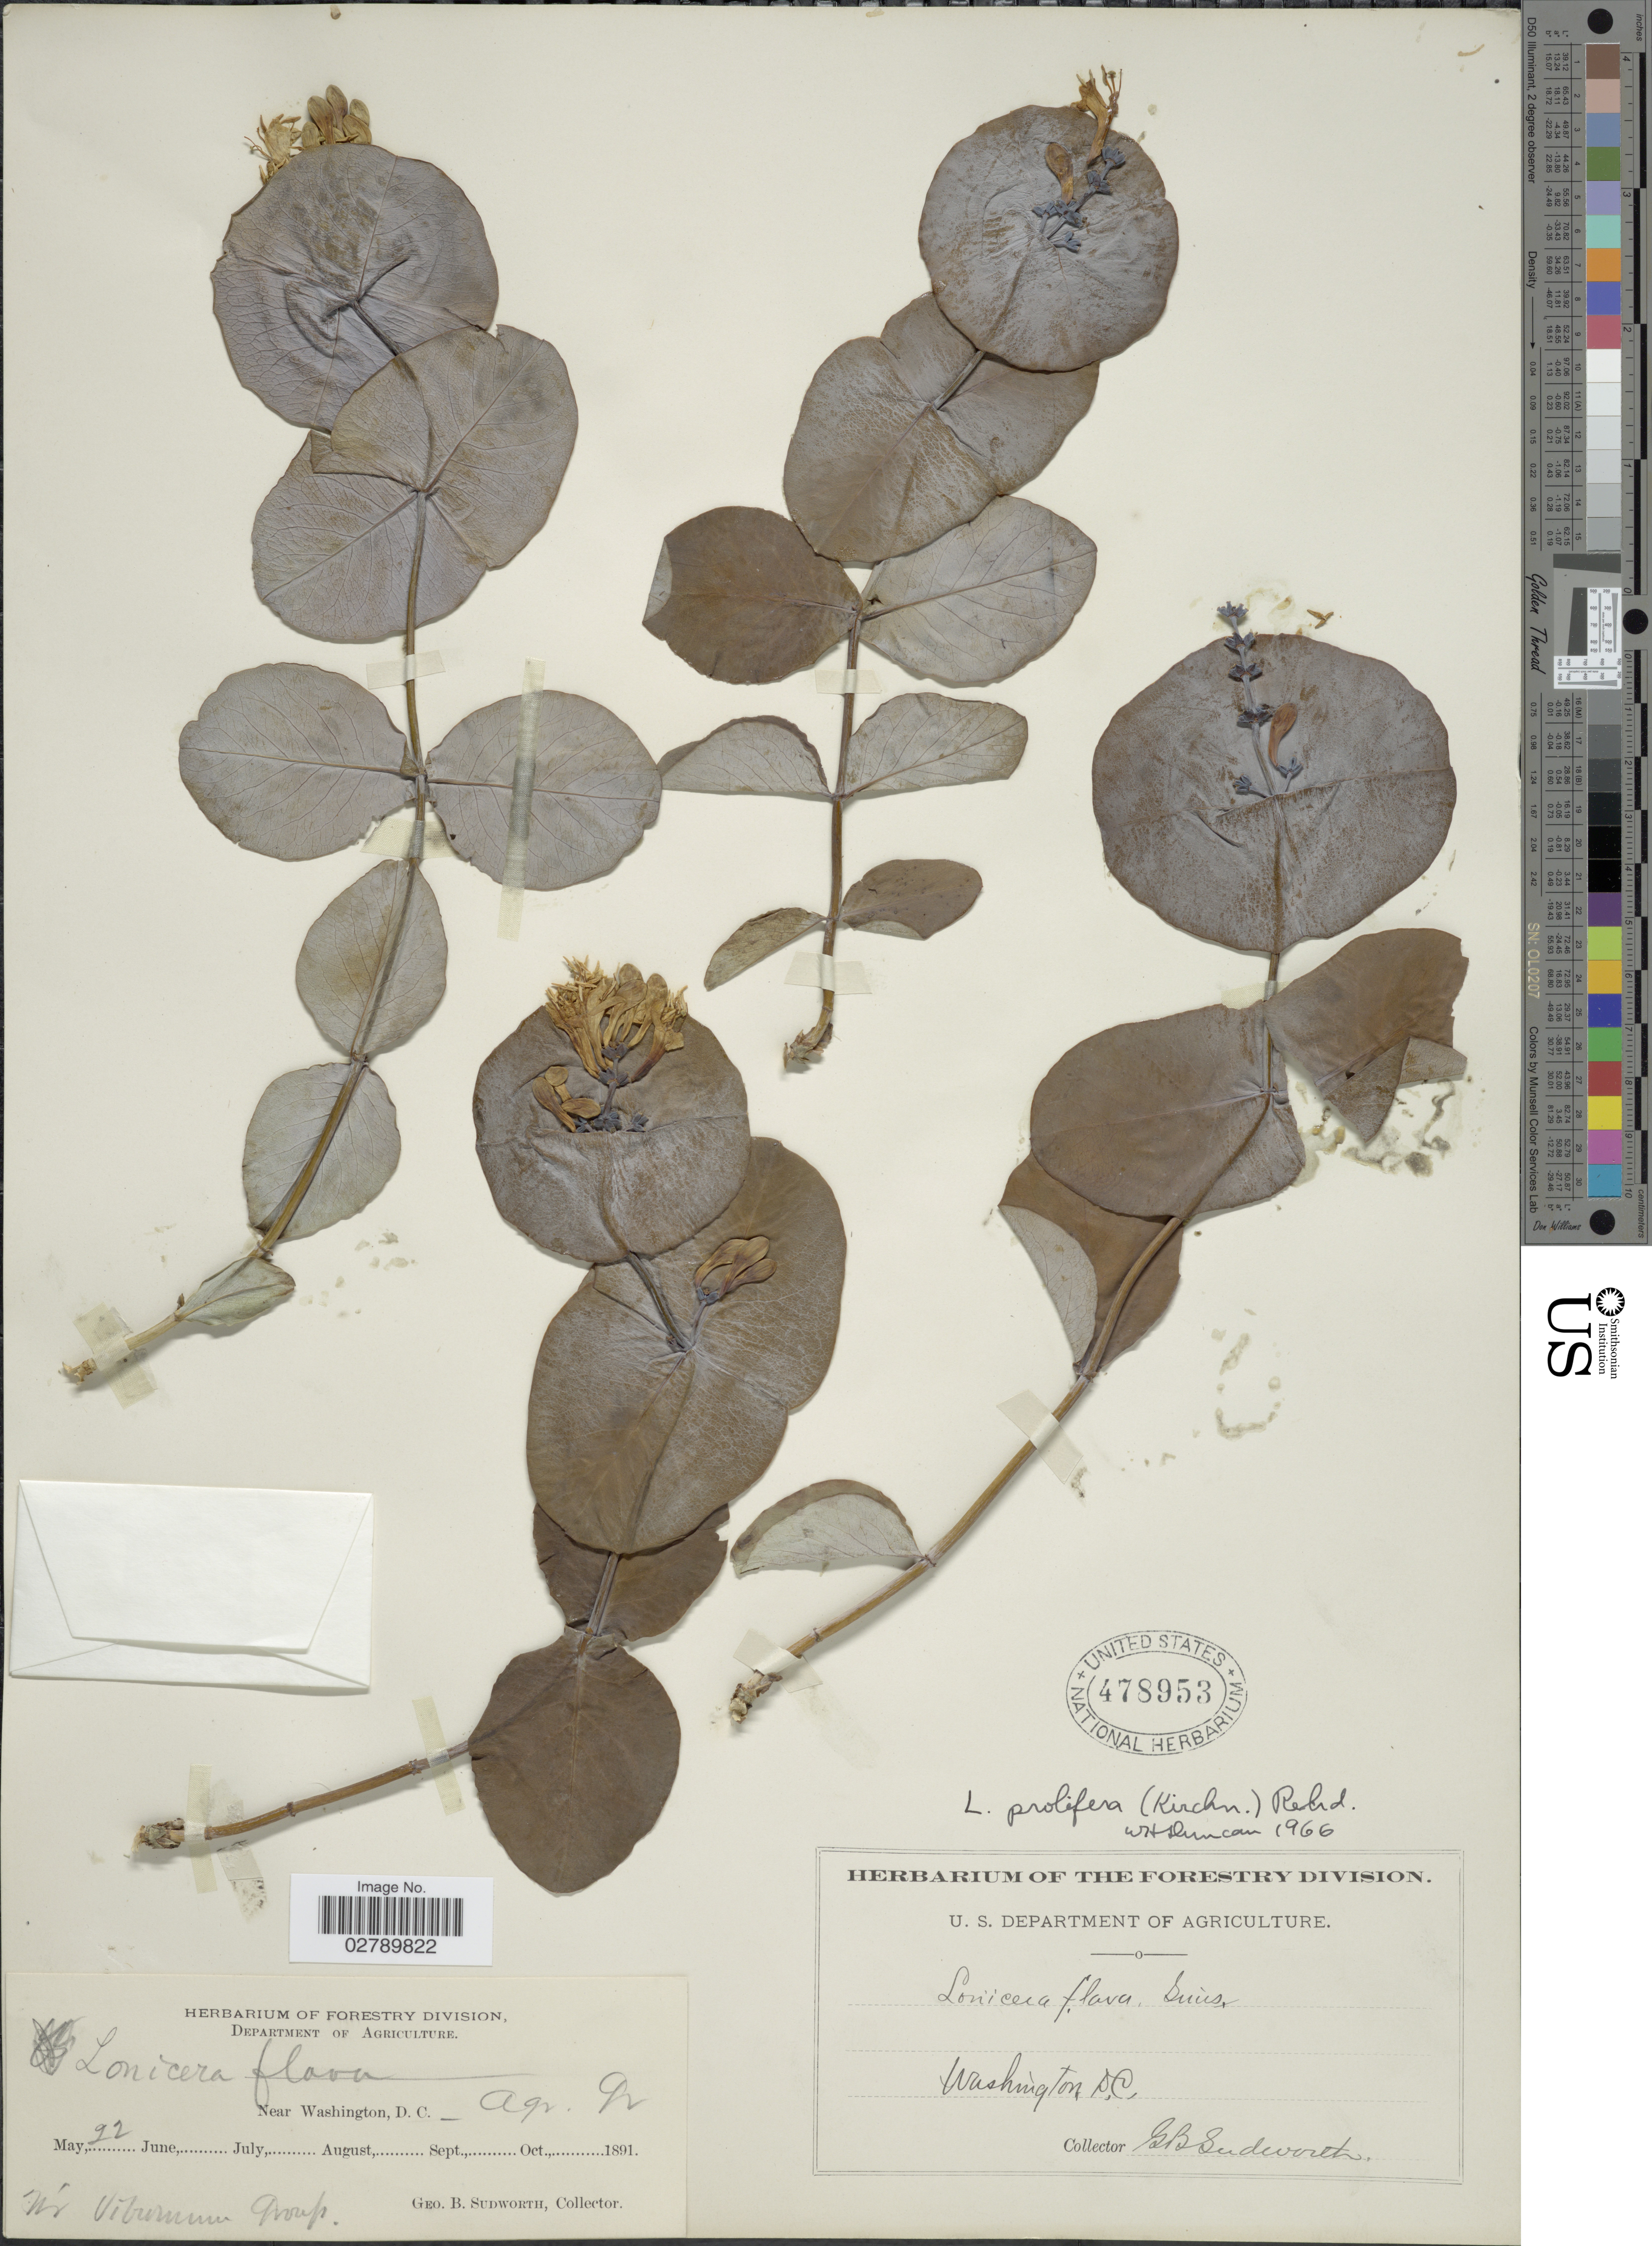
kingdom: Plantae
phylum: Tracheophyta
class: Magnoliopsida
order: Dipsacales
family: Caprifoliaceae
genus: Lonicera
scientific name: Lonicera prolifera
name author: (O. Kirchner) Booth ex Rehder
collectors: G. B. Sudworth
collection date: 1891-05-22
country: United States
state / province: District of Columbia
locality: Near Washington, D.C.. Agr. Gr.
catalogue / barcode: US 478953